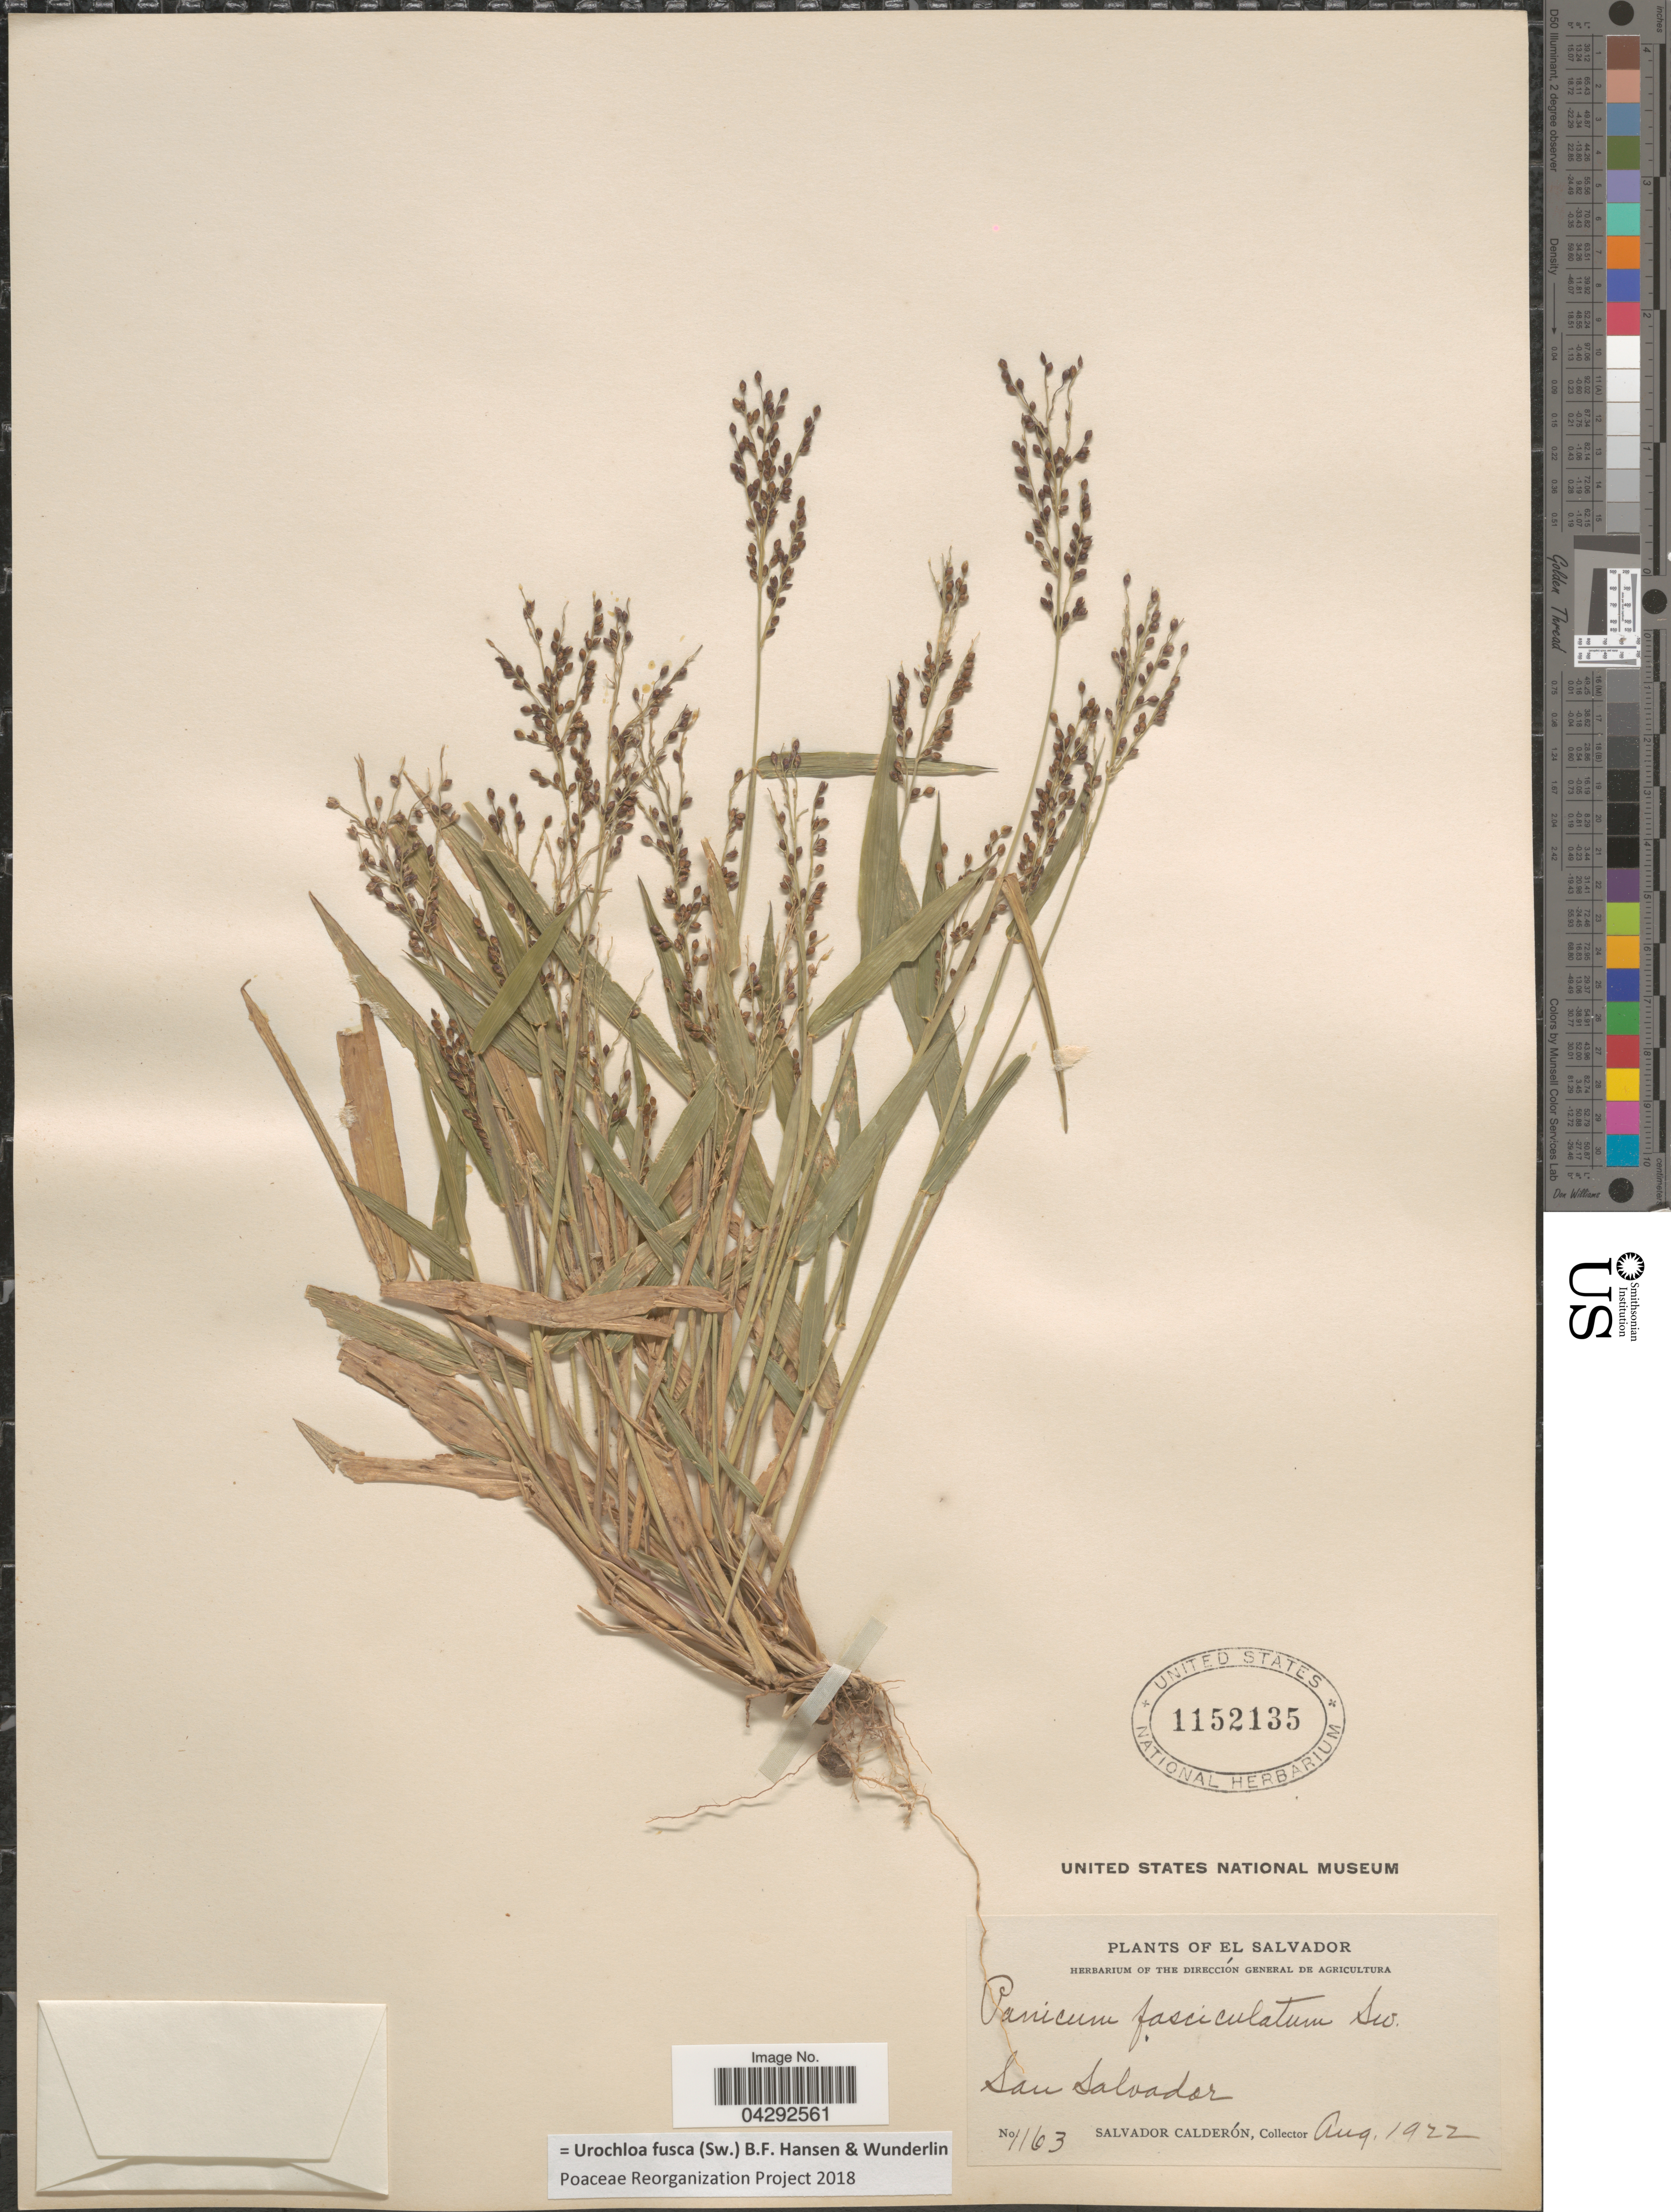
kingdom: Plantae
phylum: Tracheophyta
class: Liliopsida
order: Poales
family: Poaceae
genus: Urochloa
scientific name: Urochloa fusca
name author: (Sw.) B.F. Hansen & Wunderlin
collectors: S. Calderón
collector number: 1163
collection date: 1922-08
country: El Salvador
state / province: San Salvador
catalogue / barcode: US 1152135